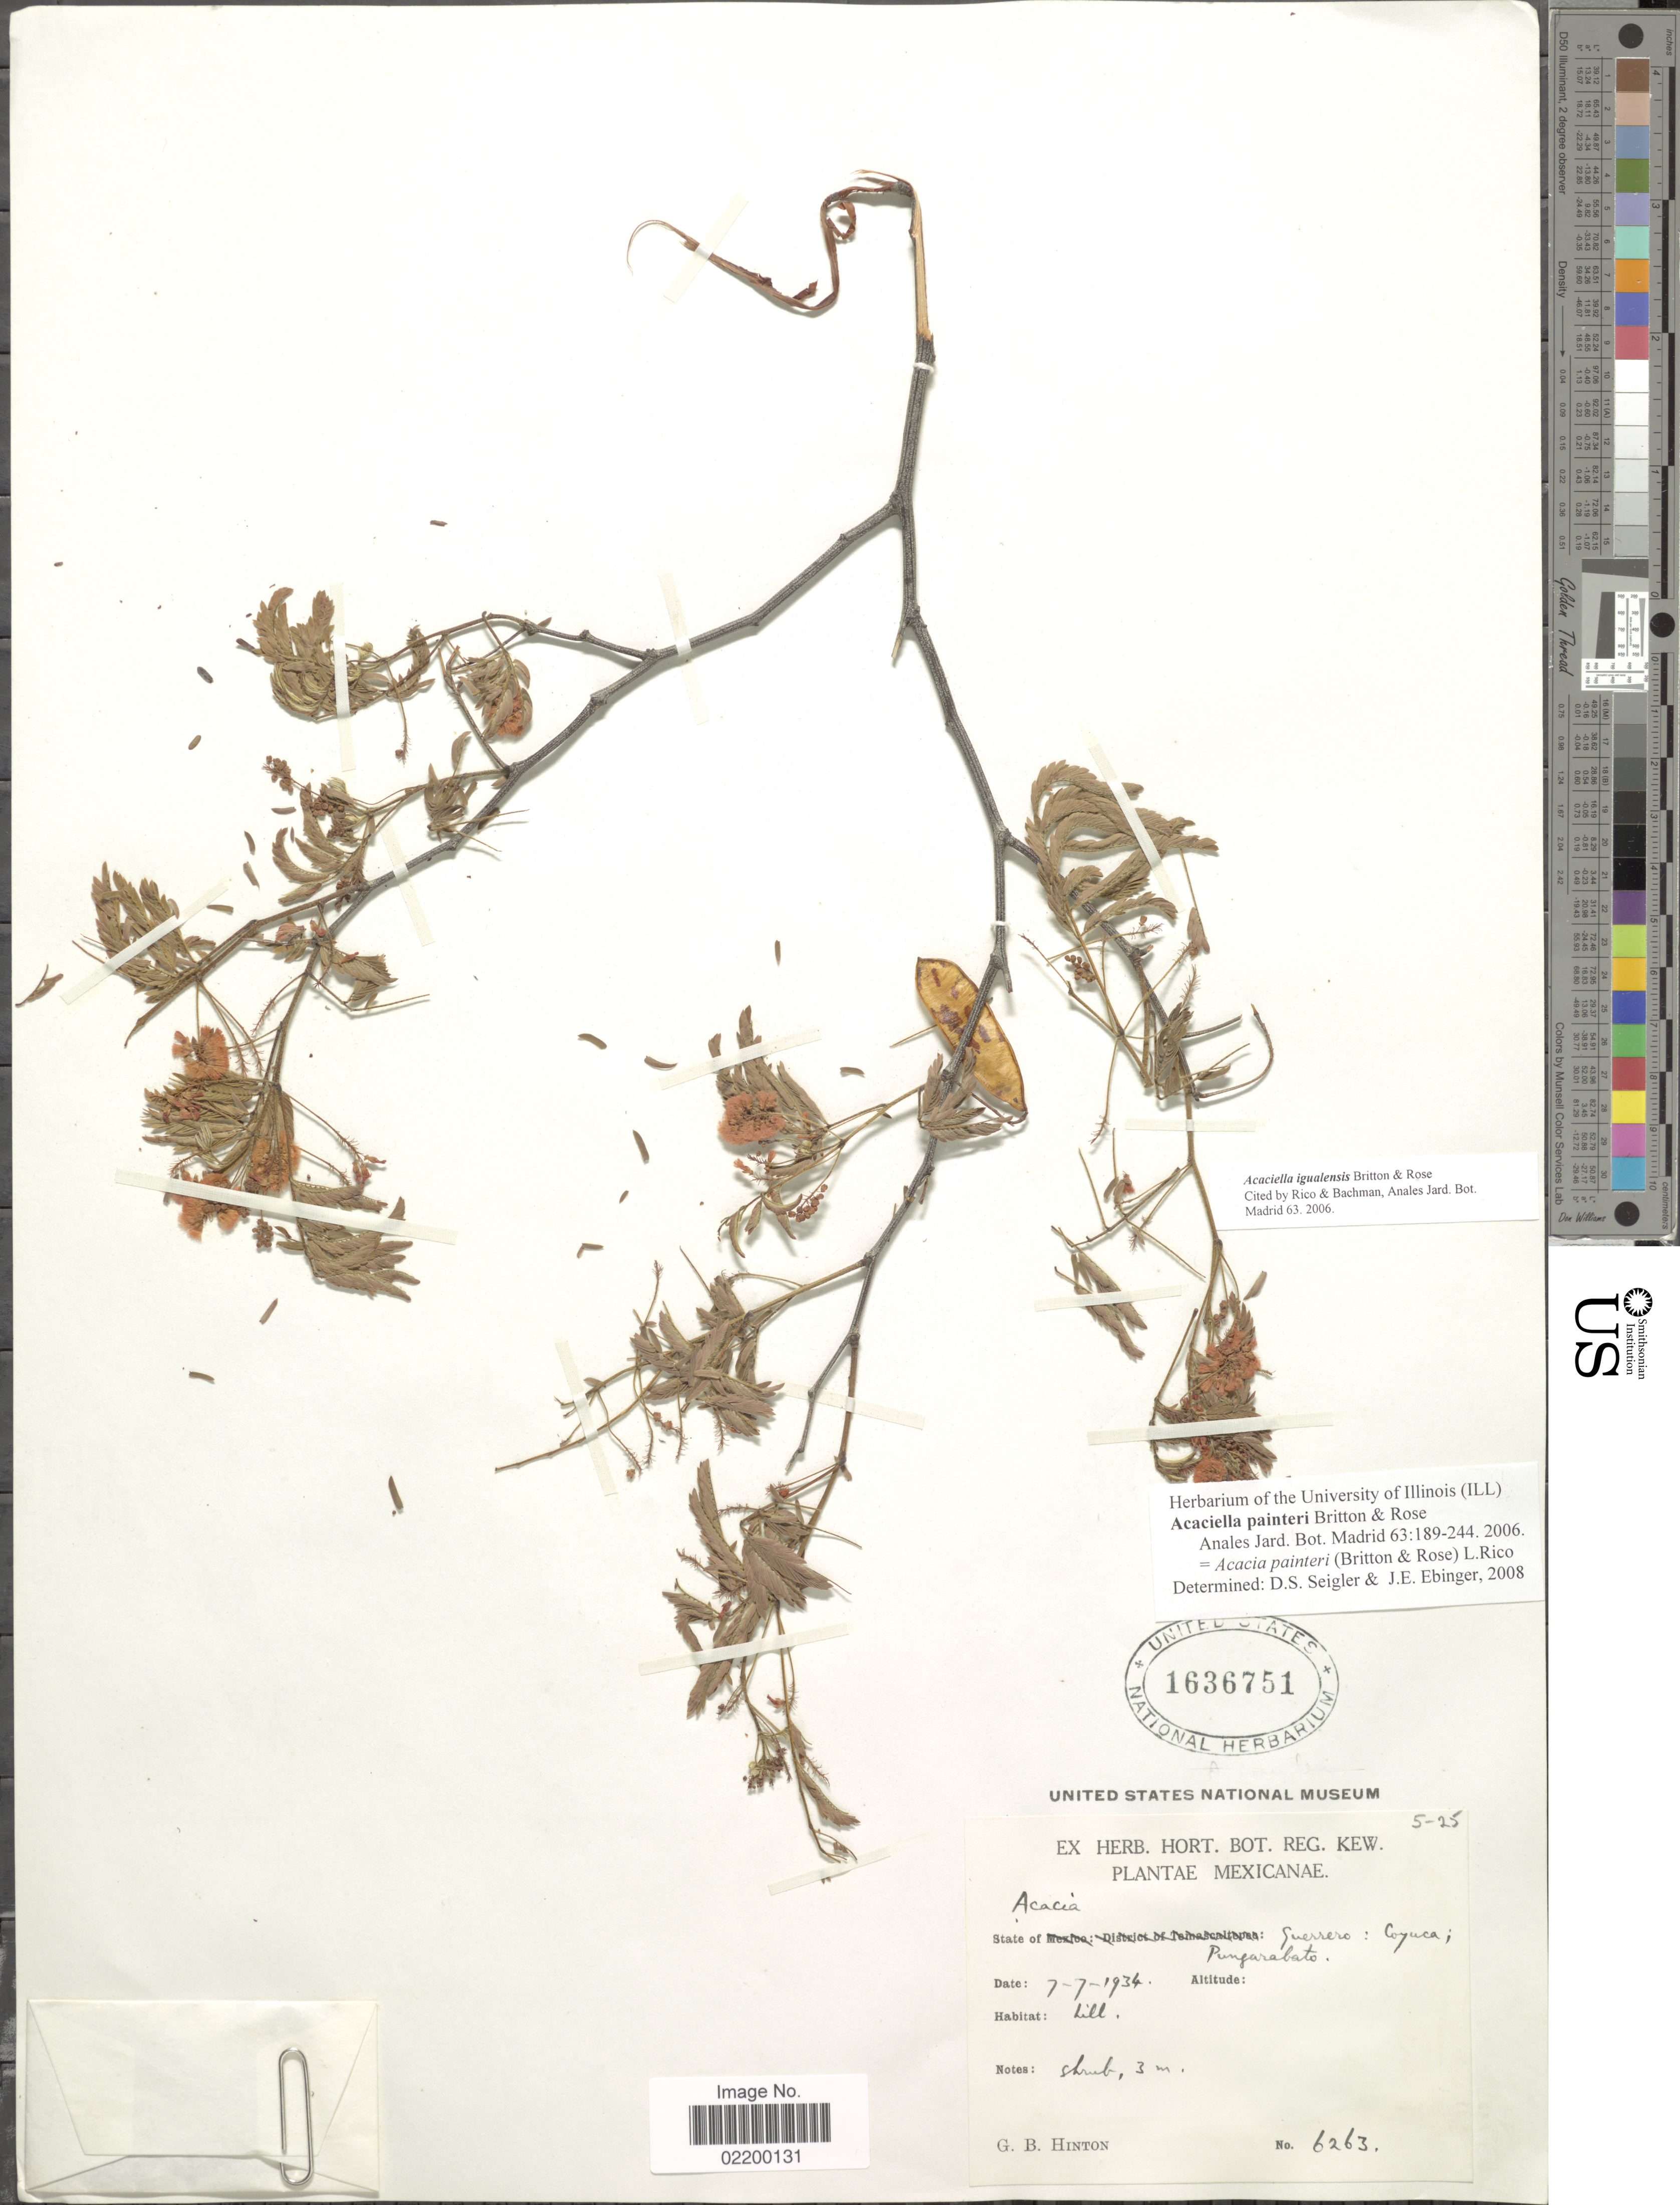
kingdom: Plantae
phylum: Tracheophyta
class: Magnoliopsida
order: Fabales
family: Fabaceae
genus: Acaciella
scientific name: Acaciella igualensis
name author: Britton & Rose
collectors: G. B. Hinton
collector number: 6263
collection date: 1934-07-07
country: Mexico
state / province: Guerrero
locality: Guerrero: Coyuca, Pungarabato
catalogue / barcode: US 1636751